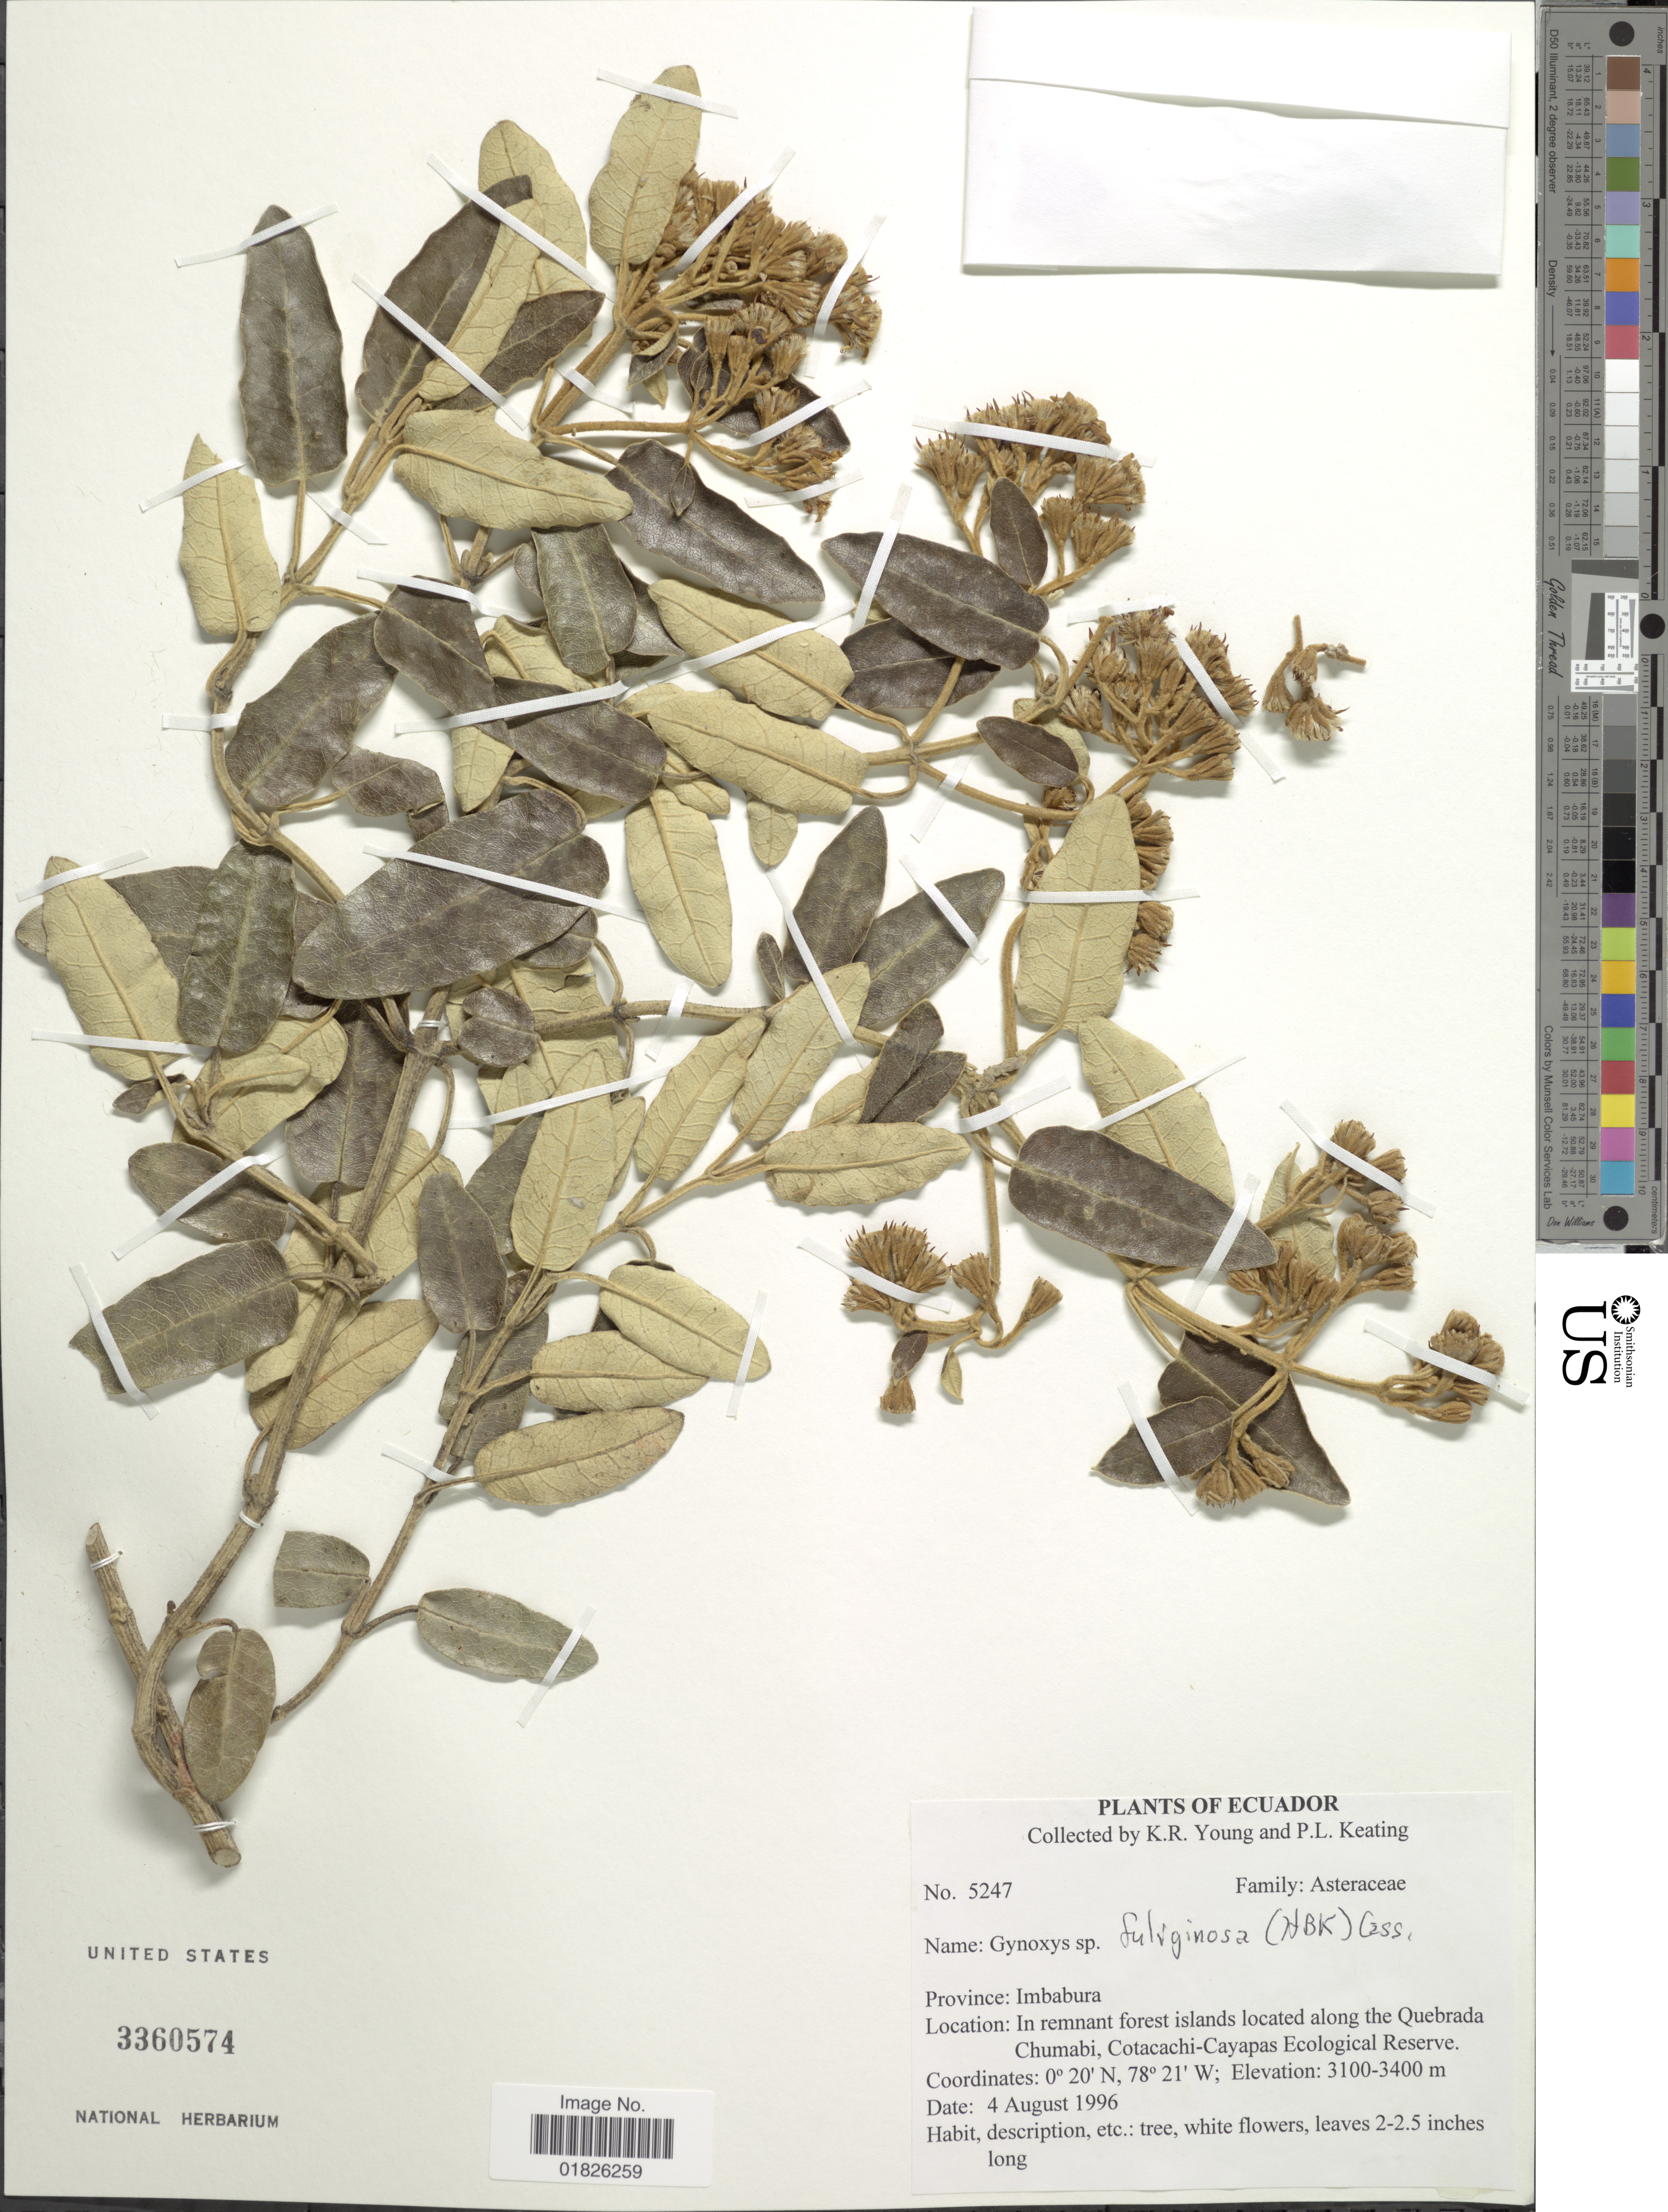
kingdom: Plantae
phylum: Tracheophyta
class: Magnoliopsida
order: Asterales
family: Asteraceae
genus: Gynoxys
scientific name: Gynoxys fuliginosa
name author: Cass.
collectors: K. Young & P. Keating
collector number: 5247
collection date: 1996-08-04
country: Ecuador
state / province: Imbabura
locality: In remnant forest islands located along the Quebrada Chumabi, Cotacachi-Cayapas Ecological Reserve.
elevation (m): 3100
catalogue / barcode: US 3360574